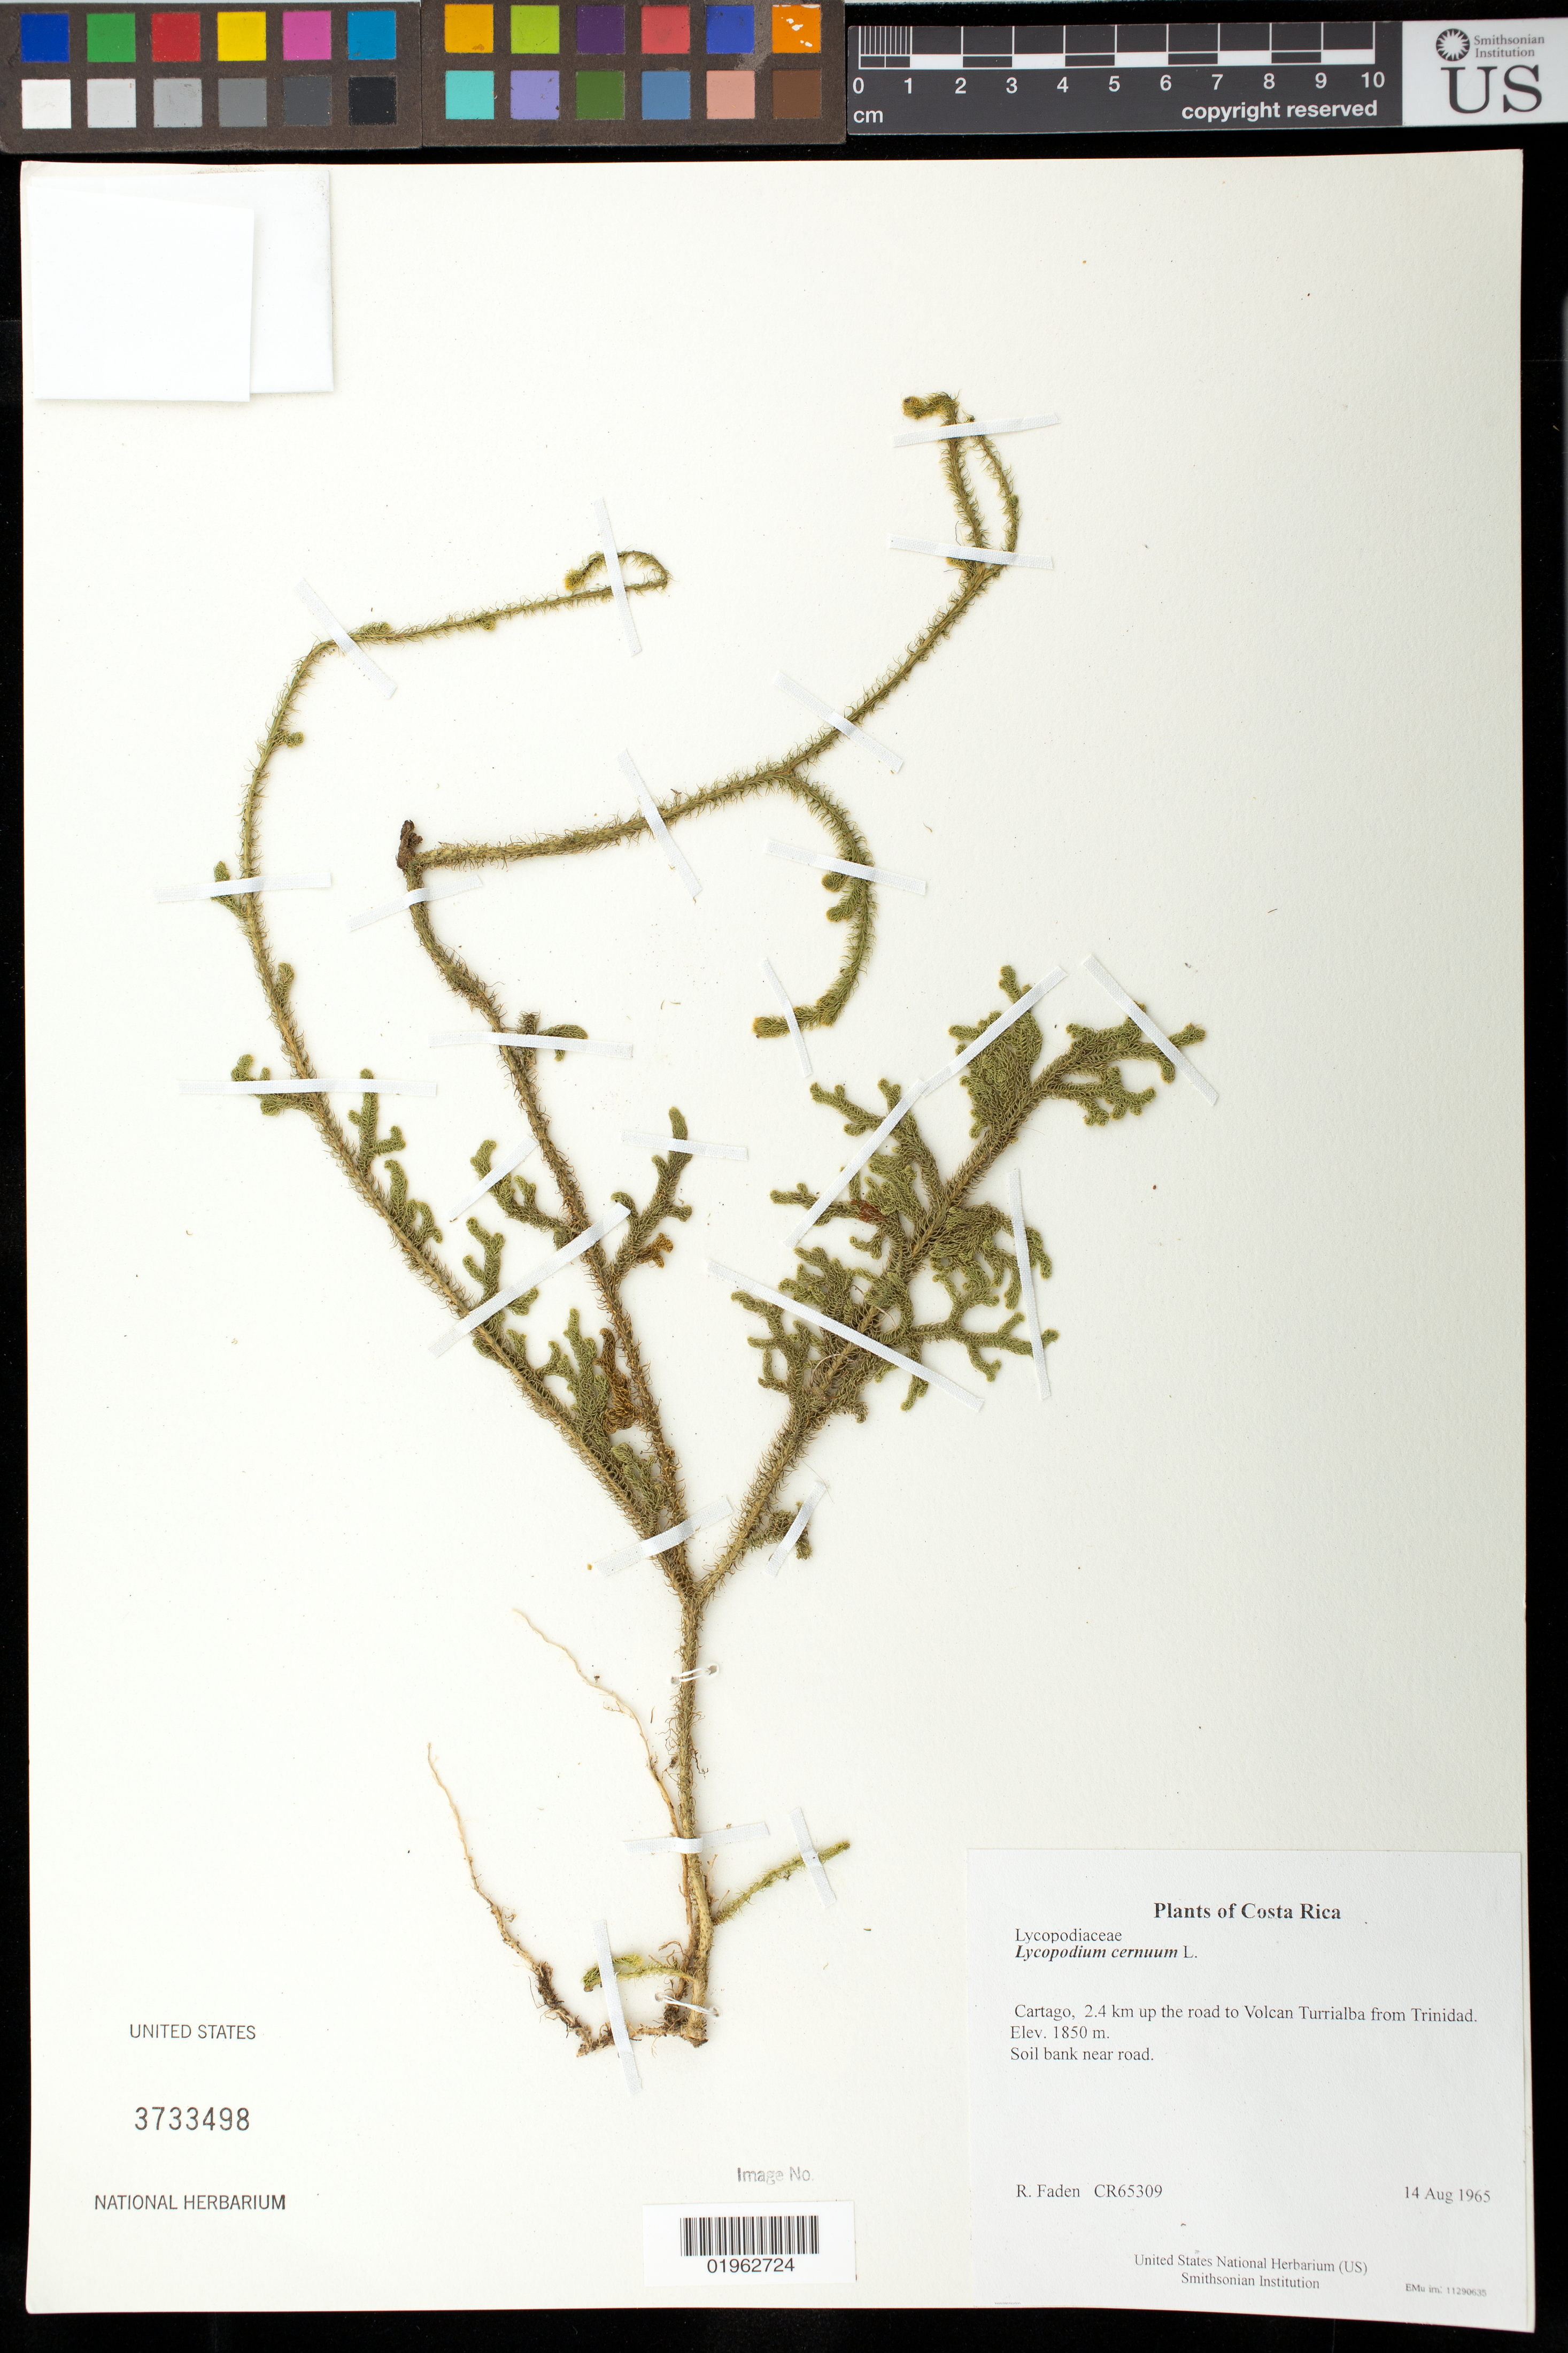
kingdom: Plantae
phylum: Tracheophyta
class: Lycopodiopsida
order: Lycopodiales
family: Lycopodiaceae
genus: Palhinhaea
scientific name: Palhinhaea cernua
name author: (L.) Vasc. & Franco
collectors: R. B. Faden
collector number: CR65309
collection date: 1965-08-14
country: Costa Rica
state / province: Cartago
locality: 2.4 km up the road to Volcan Turrialba from Trinidad.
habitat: Soil bank near road.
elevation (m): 1850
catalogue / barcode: US 3733498